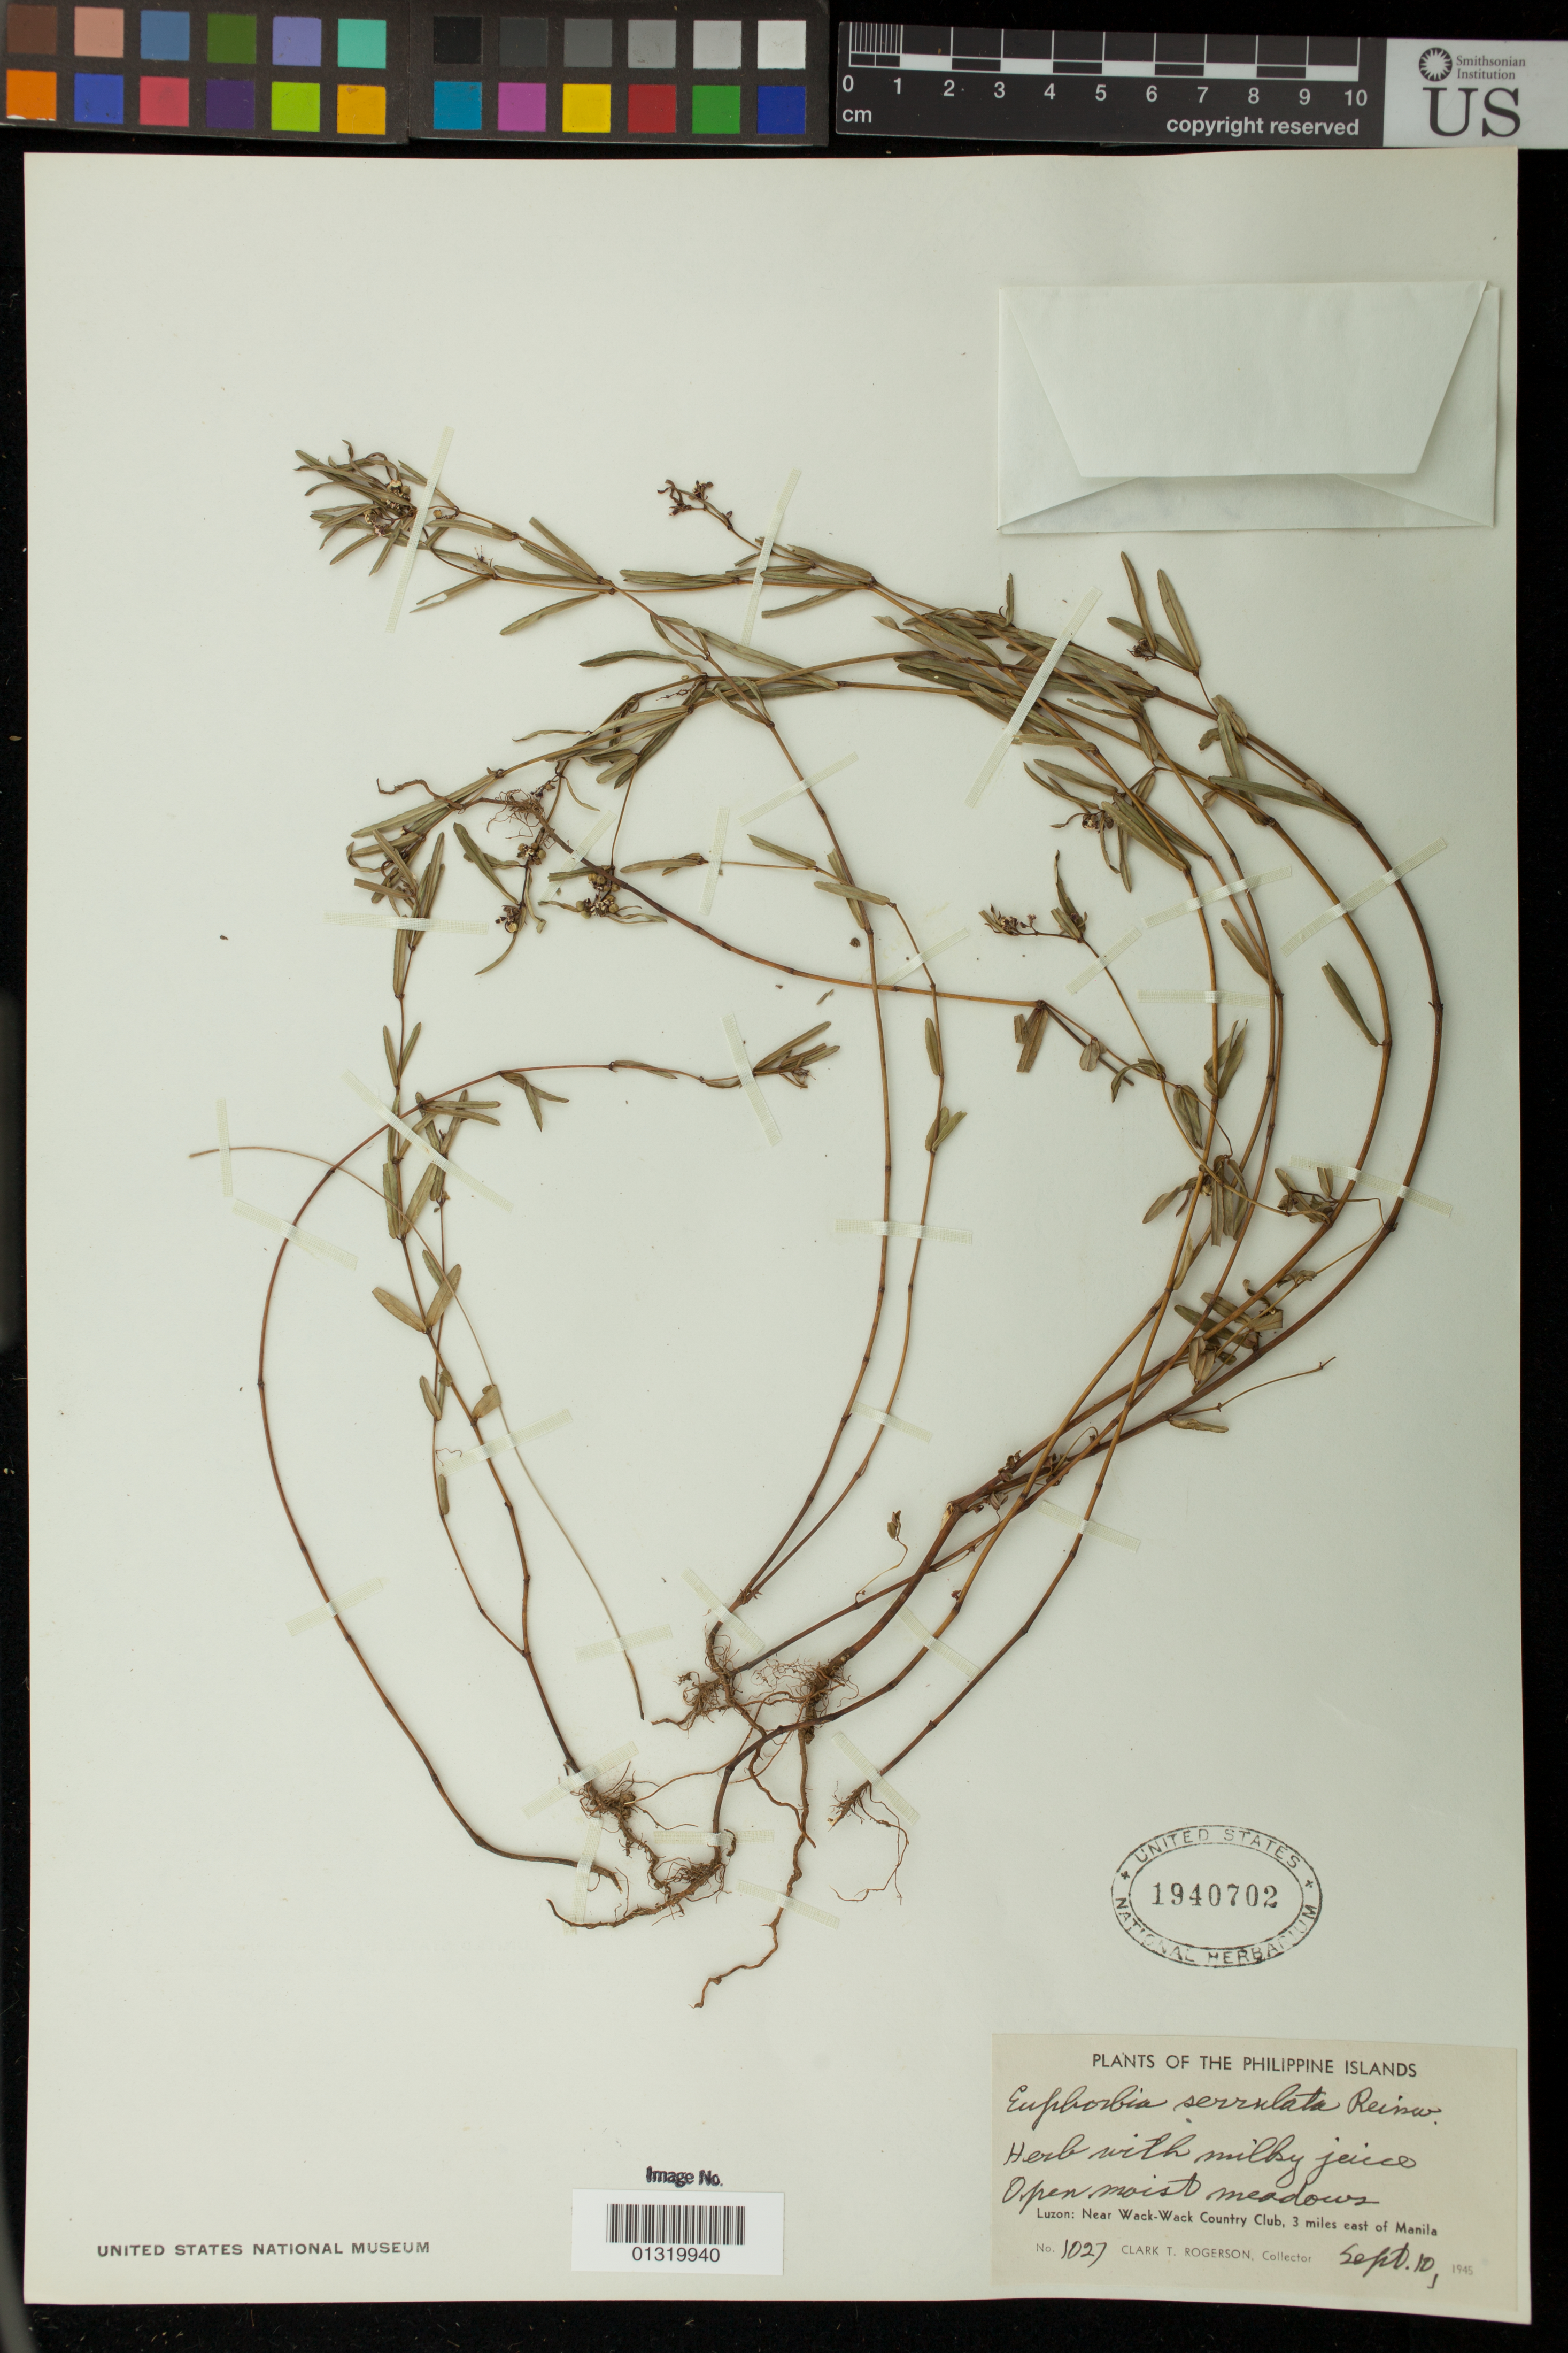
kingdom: Plantae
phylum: Tracheophyta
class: Magnoliopsida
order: Malpighiales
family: Euphorbiaceae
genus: Euphorbia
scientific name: Euphorbia bifida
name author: Hook. & Arn.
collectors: C. Rogerson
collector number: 1027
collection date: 1945-09-10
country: Philippines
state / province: National Capital Region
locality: Near Wack-Wack Country Club, 3 miles east of Manila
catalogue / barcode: US 1940702